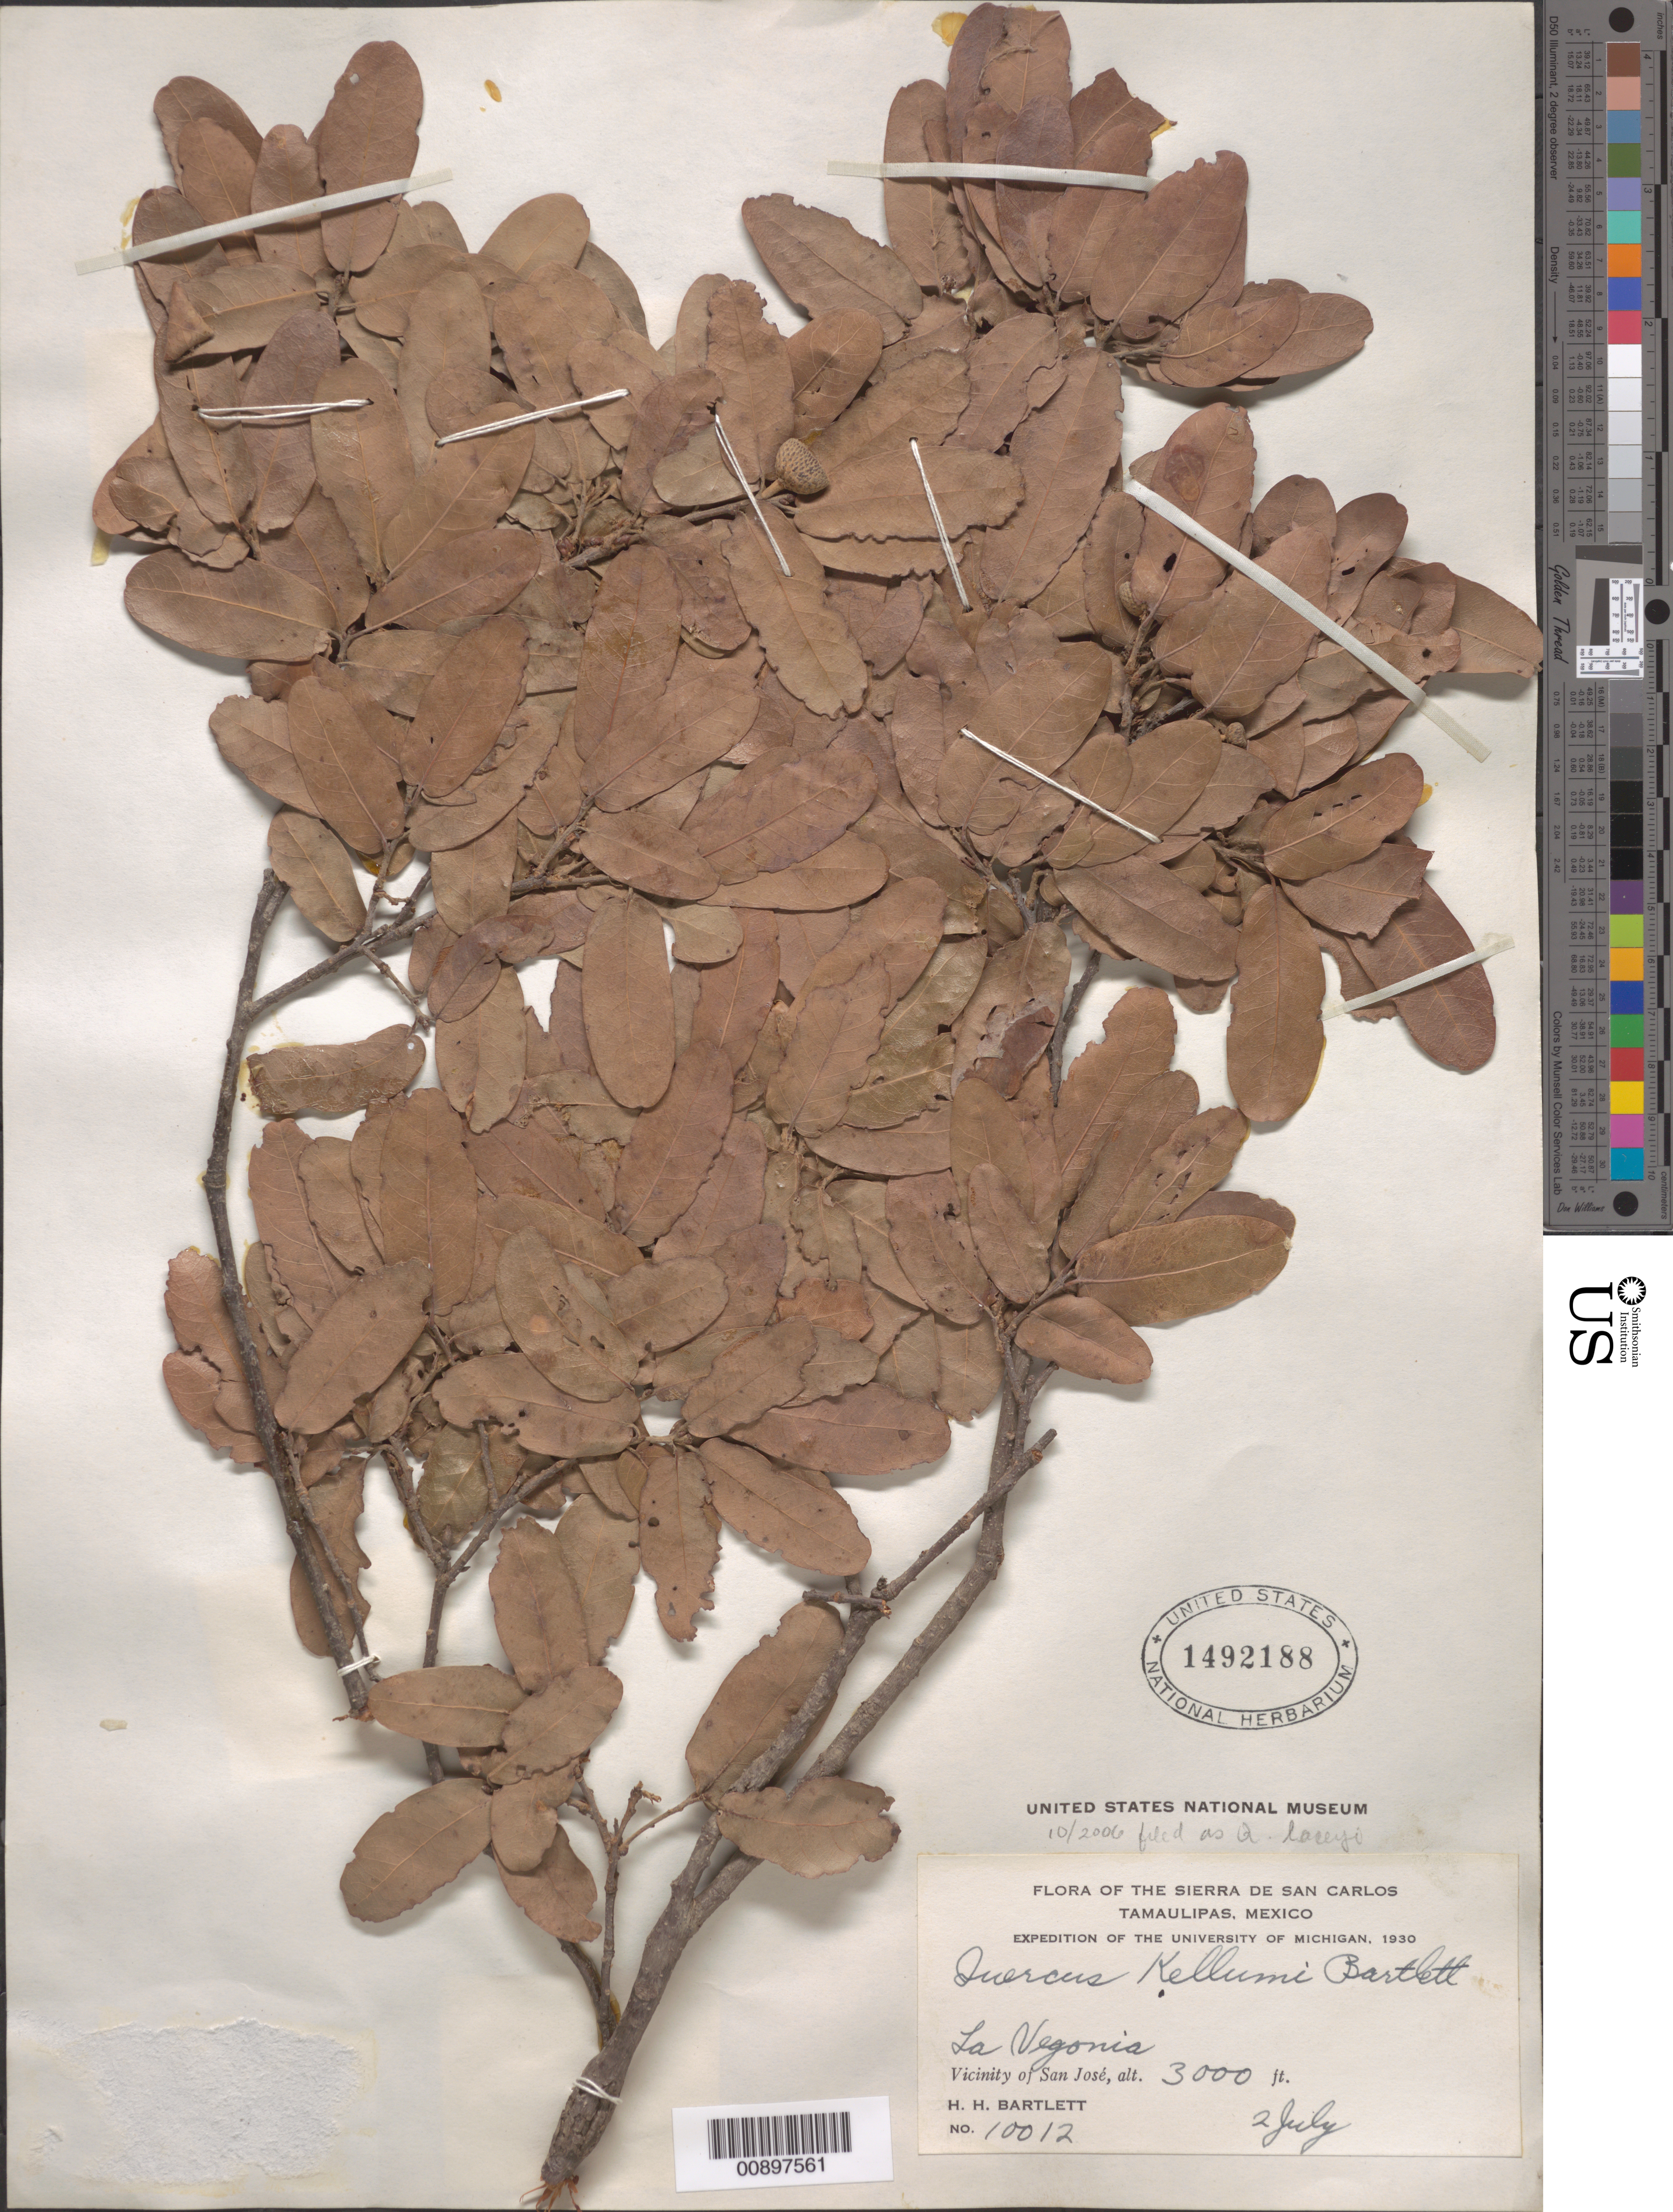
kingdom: Plantae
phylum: Tracheophyta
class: Magnoliopsida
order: Fagales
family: Fagaceae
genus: Quercus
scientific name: Quercus laceyi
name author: Small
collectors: H. H. Bartlett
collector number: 10012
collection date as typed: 02 Jul 1930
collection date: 1930-07-02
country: Mexico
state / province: Tamaulipas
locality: La Vegonia. Vicinity of San José. Sierra de San Carlos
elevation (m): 914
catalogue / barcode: US 1492188